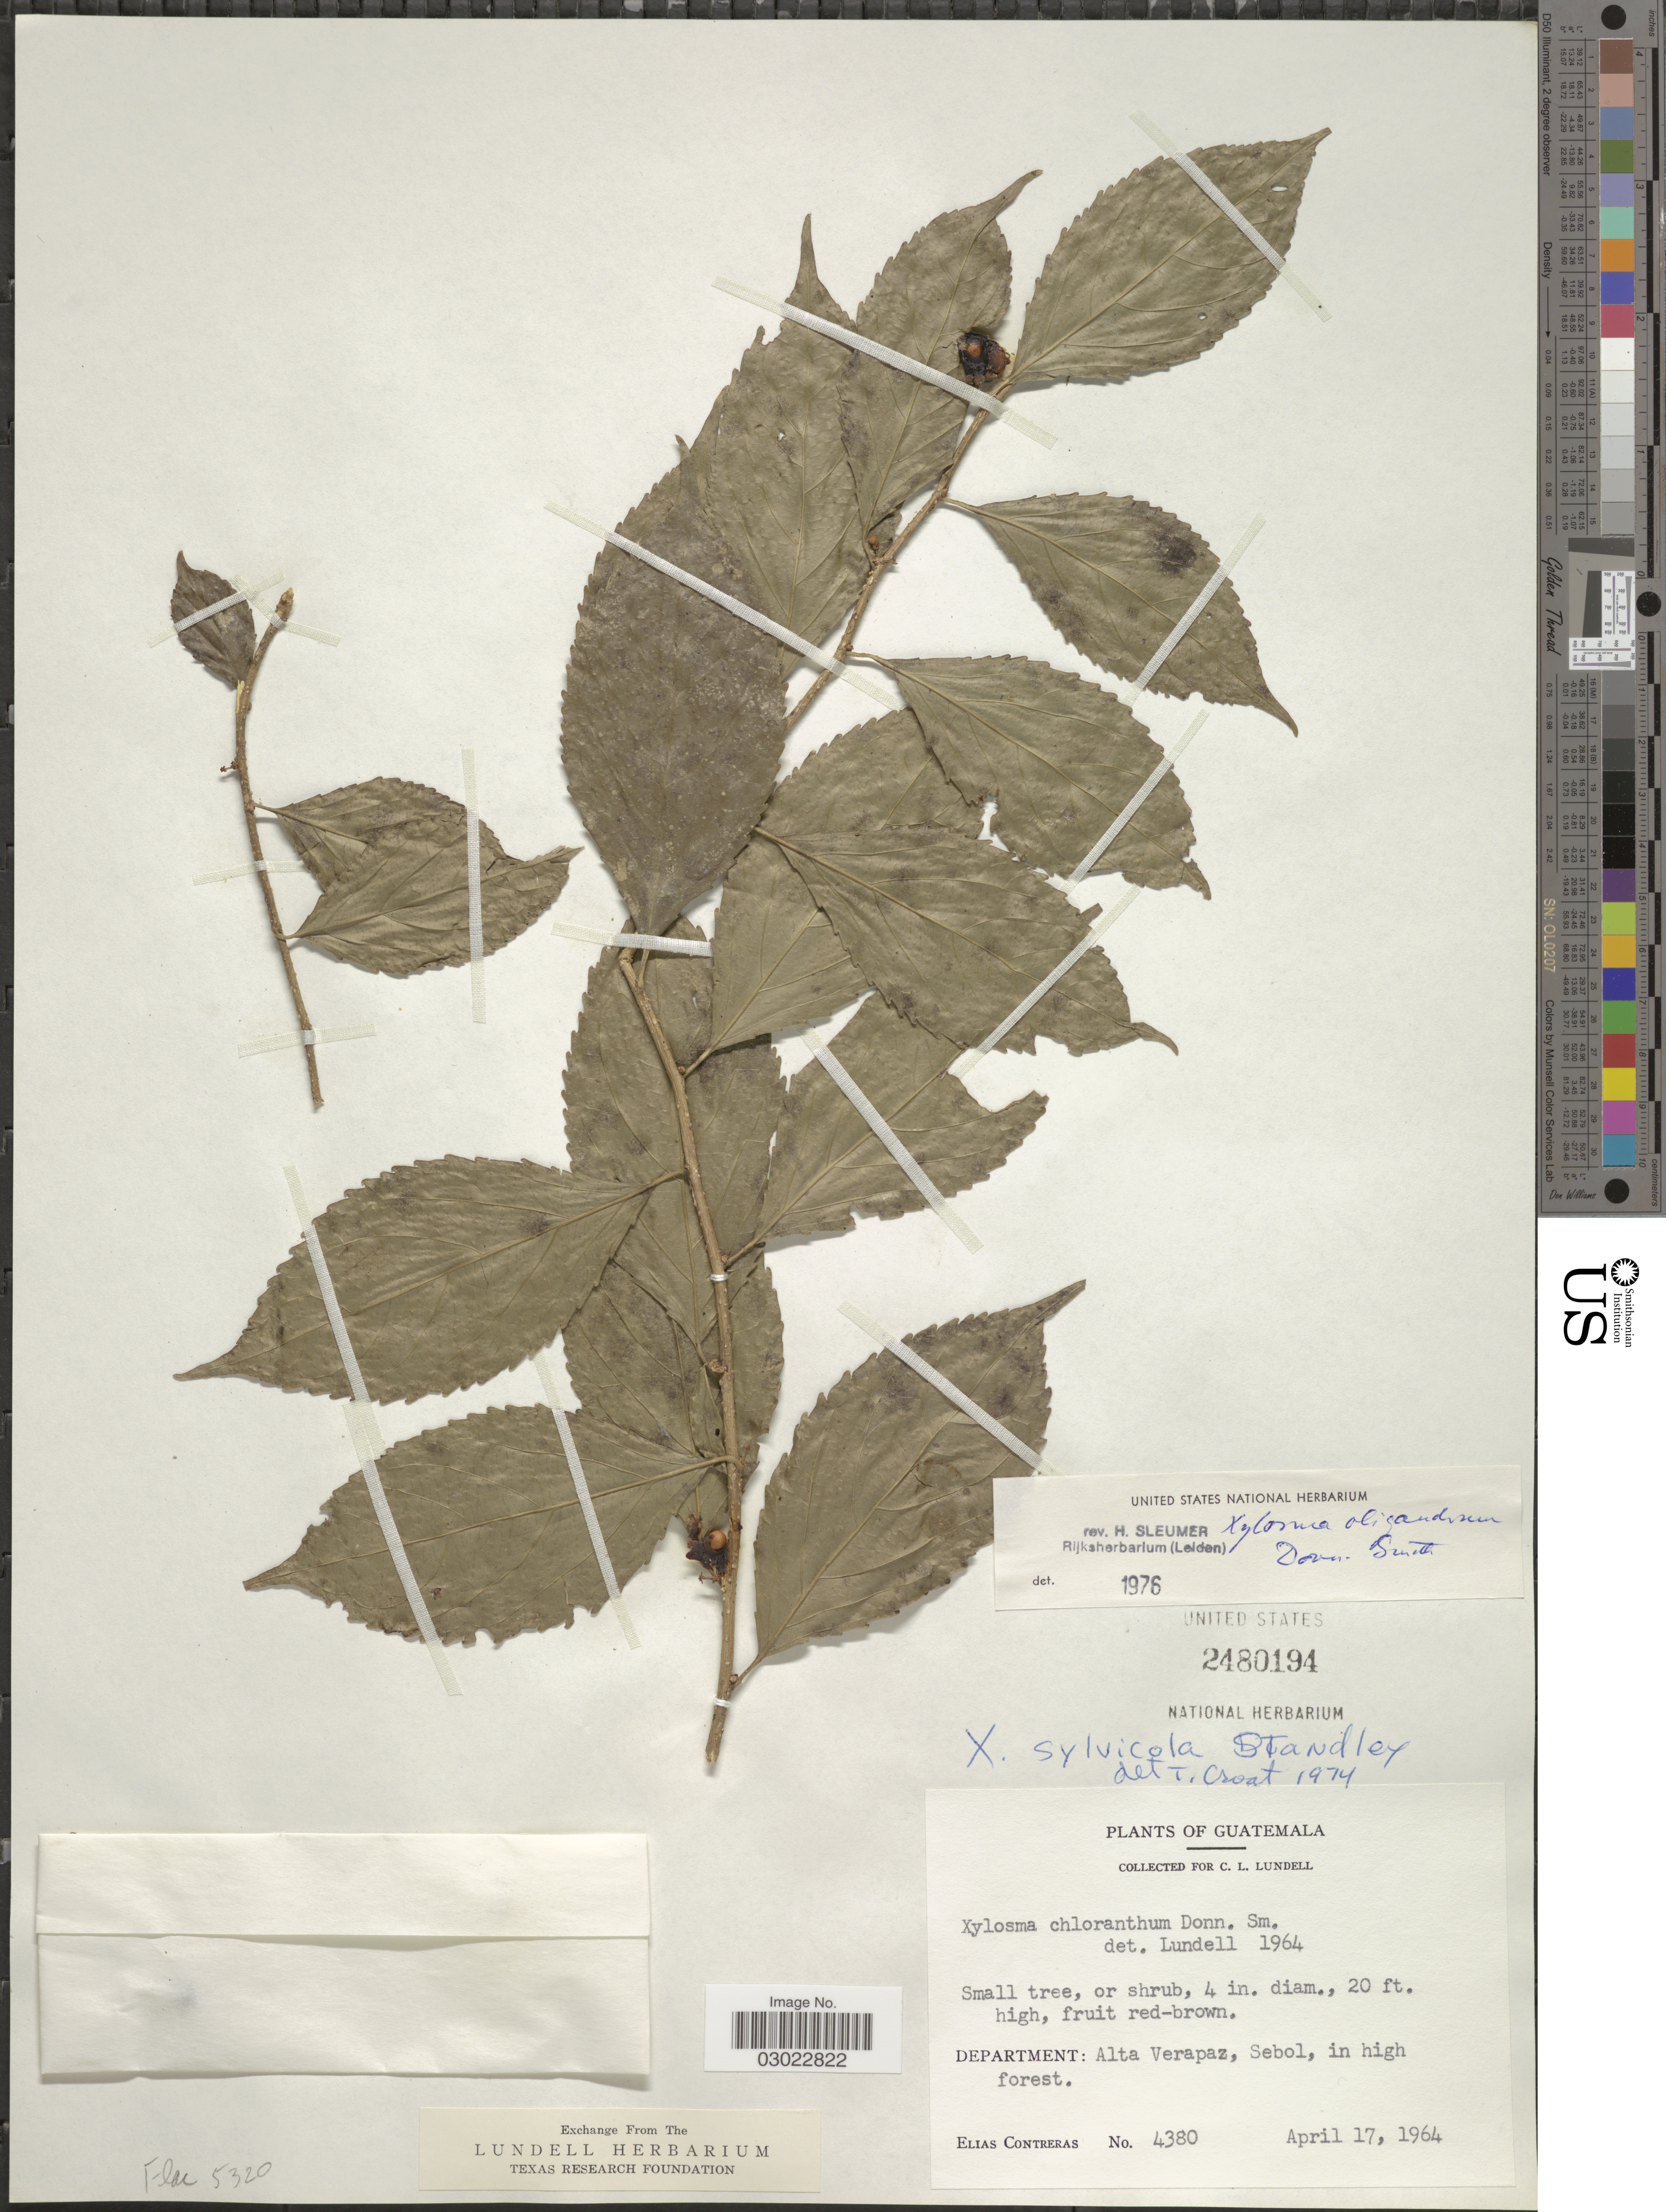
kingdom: Plantae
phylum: Tracheophyta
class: Magnoliopsida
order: Malpighiales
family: Salicaceae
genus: Xylosma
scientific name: Xylosma oligandra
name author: Donn. Sm.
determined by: Sleumer, H. O.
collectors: E. Contreras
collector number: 4380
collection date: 1964-04-17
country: Guatemala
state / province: Alta Verapaz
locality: Department: Alta Verapaz, Sebol.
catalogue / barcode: US 2480194